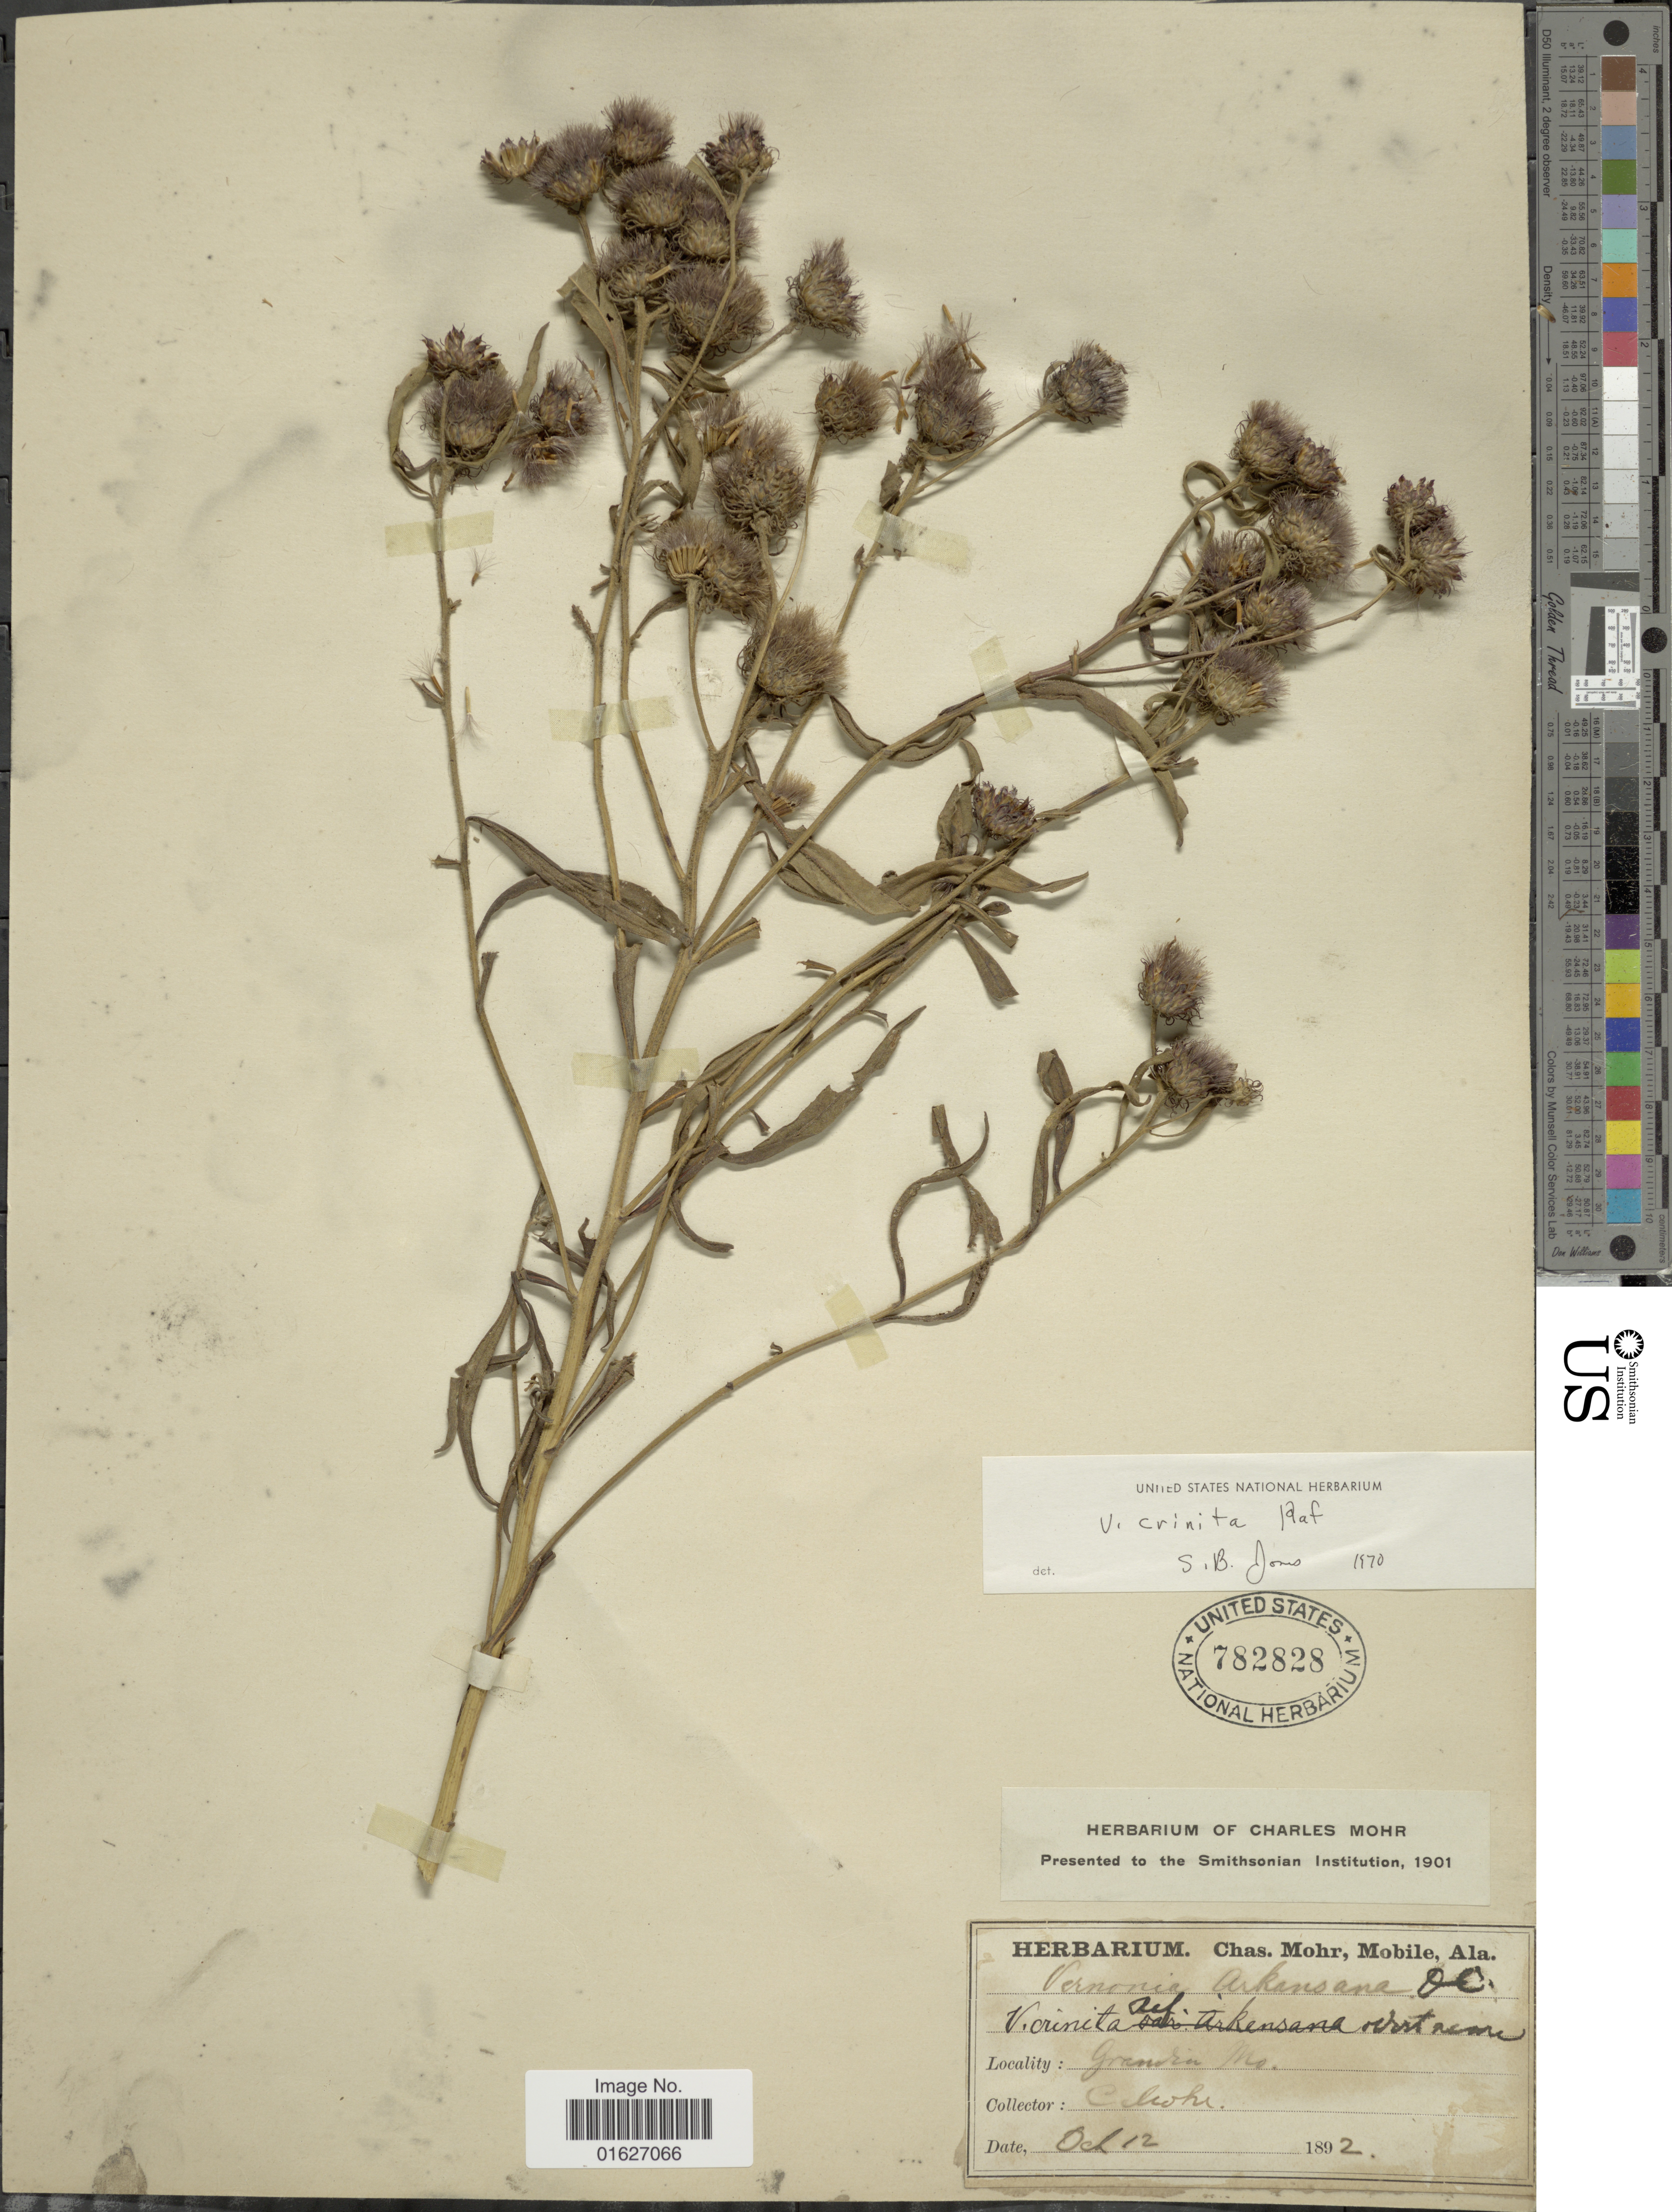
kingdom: Plantae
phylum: Tracheophyta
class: Magnoliopsida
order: Asterales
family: Asteraceae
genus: Vernonia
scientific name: Vernonia arkansana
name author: DC.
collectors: Mohr, C. T. (herbarium)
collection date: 1892-10-12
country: United States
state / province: Missouri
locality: Grandin.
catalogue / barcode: US 782828